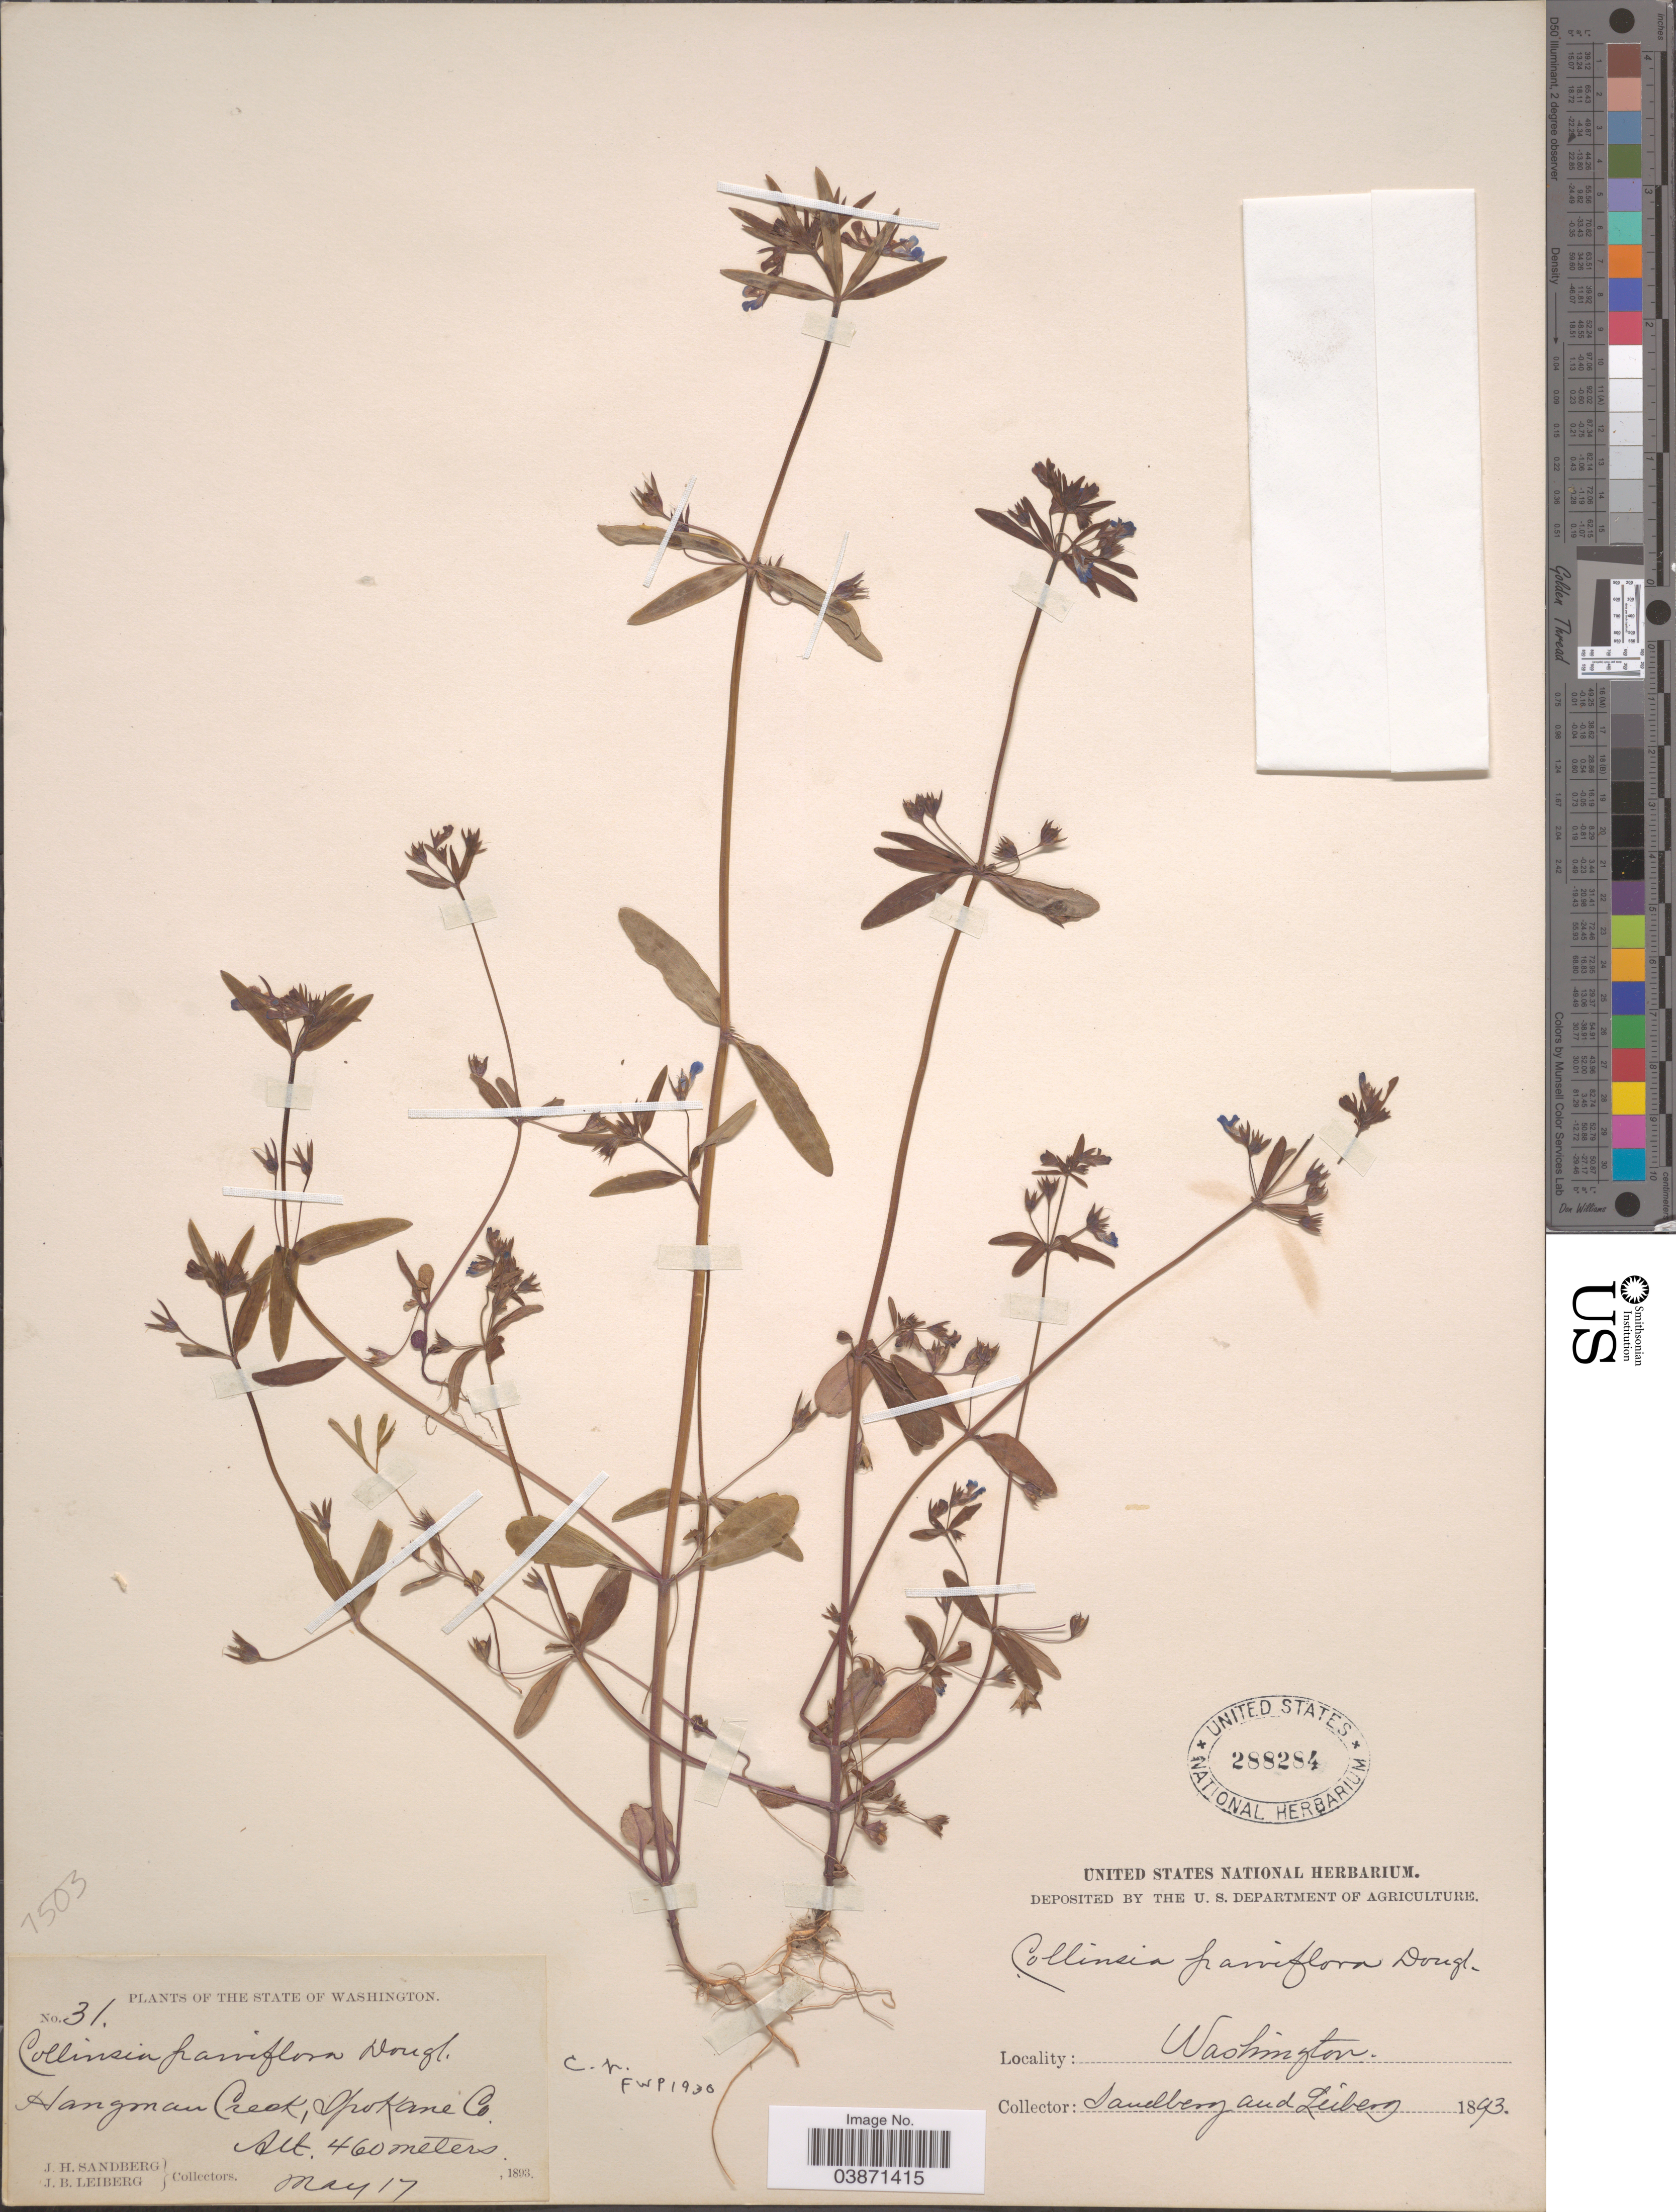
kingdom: Plantae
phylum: Tracheophyta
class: Magnoliopsida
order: Lamiales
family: Plantaginaceae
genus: Collinsia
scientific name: Collinsia parviflora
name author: Douglas ex Lindl.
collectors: J. H. Sandberg & J. B. Leiberg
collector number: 31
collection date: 1893-05-17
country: United States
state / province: Washington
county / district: Spokane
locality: Hangman Creek, Spokane Co.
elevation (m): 460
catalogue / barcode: US 288284